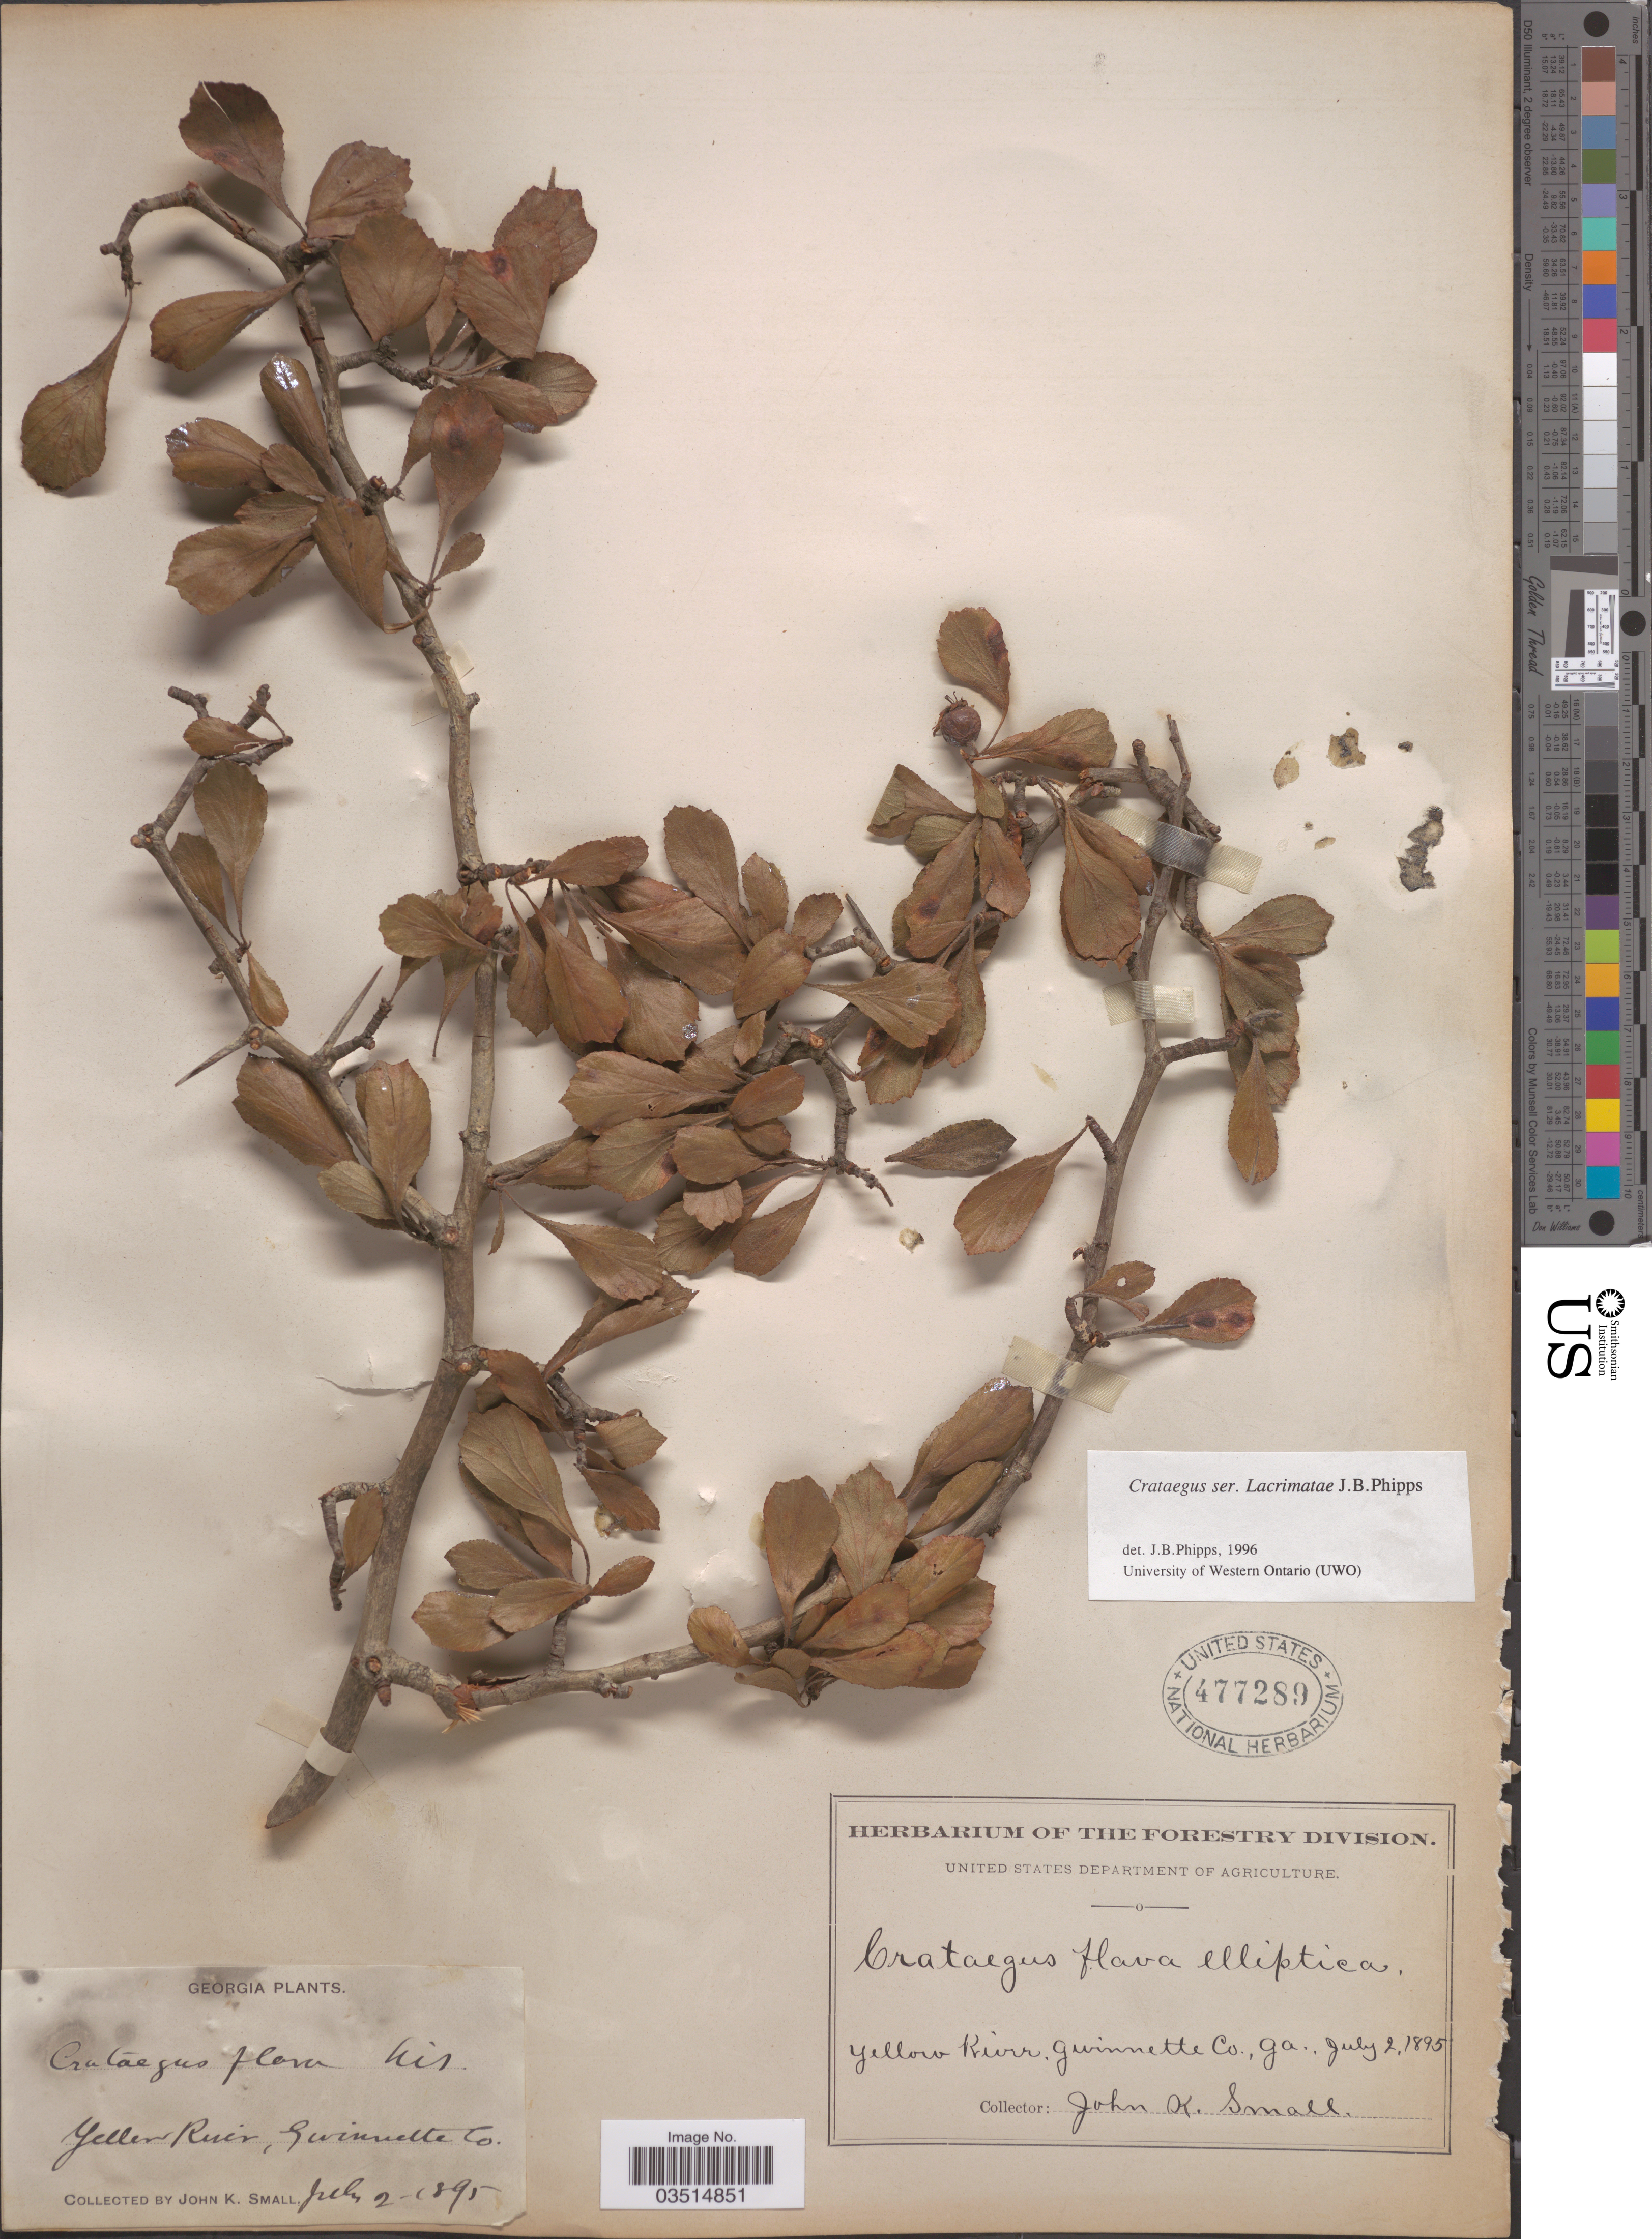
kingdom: Plantae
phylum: Tracheophyta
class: Magnoliopsida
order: Rosales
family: Rosaceae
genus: Crataegus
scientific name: Crataegus flava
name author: Aiton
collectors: J. K. Small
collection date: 1895-07-02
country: United States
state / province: Georgia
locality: Yellow River, Gwinnette Co.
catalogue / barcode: US 477289